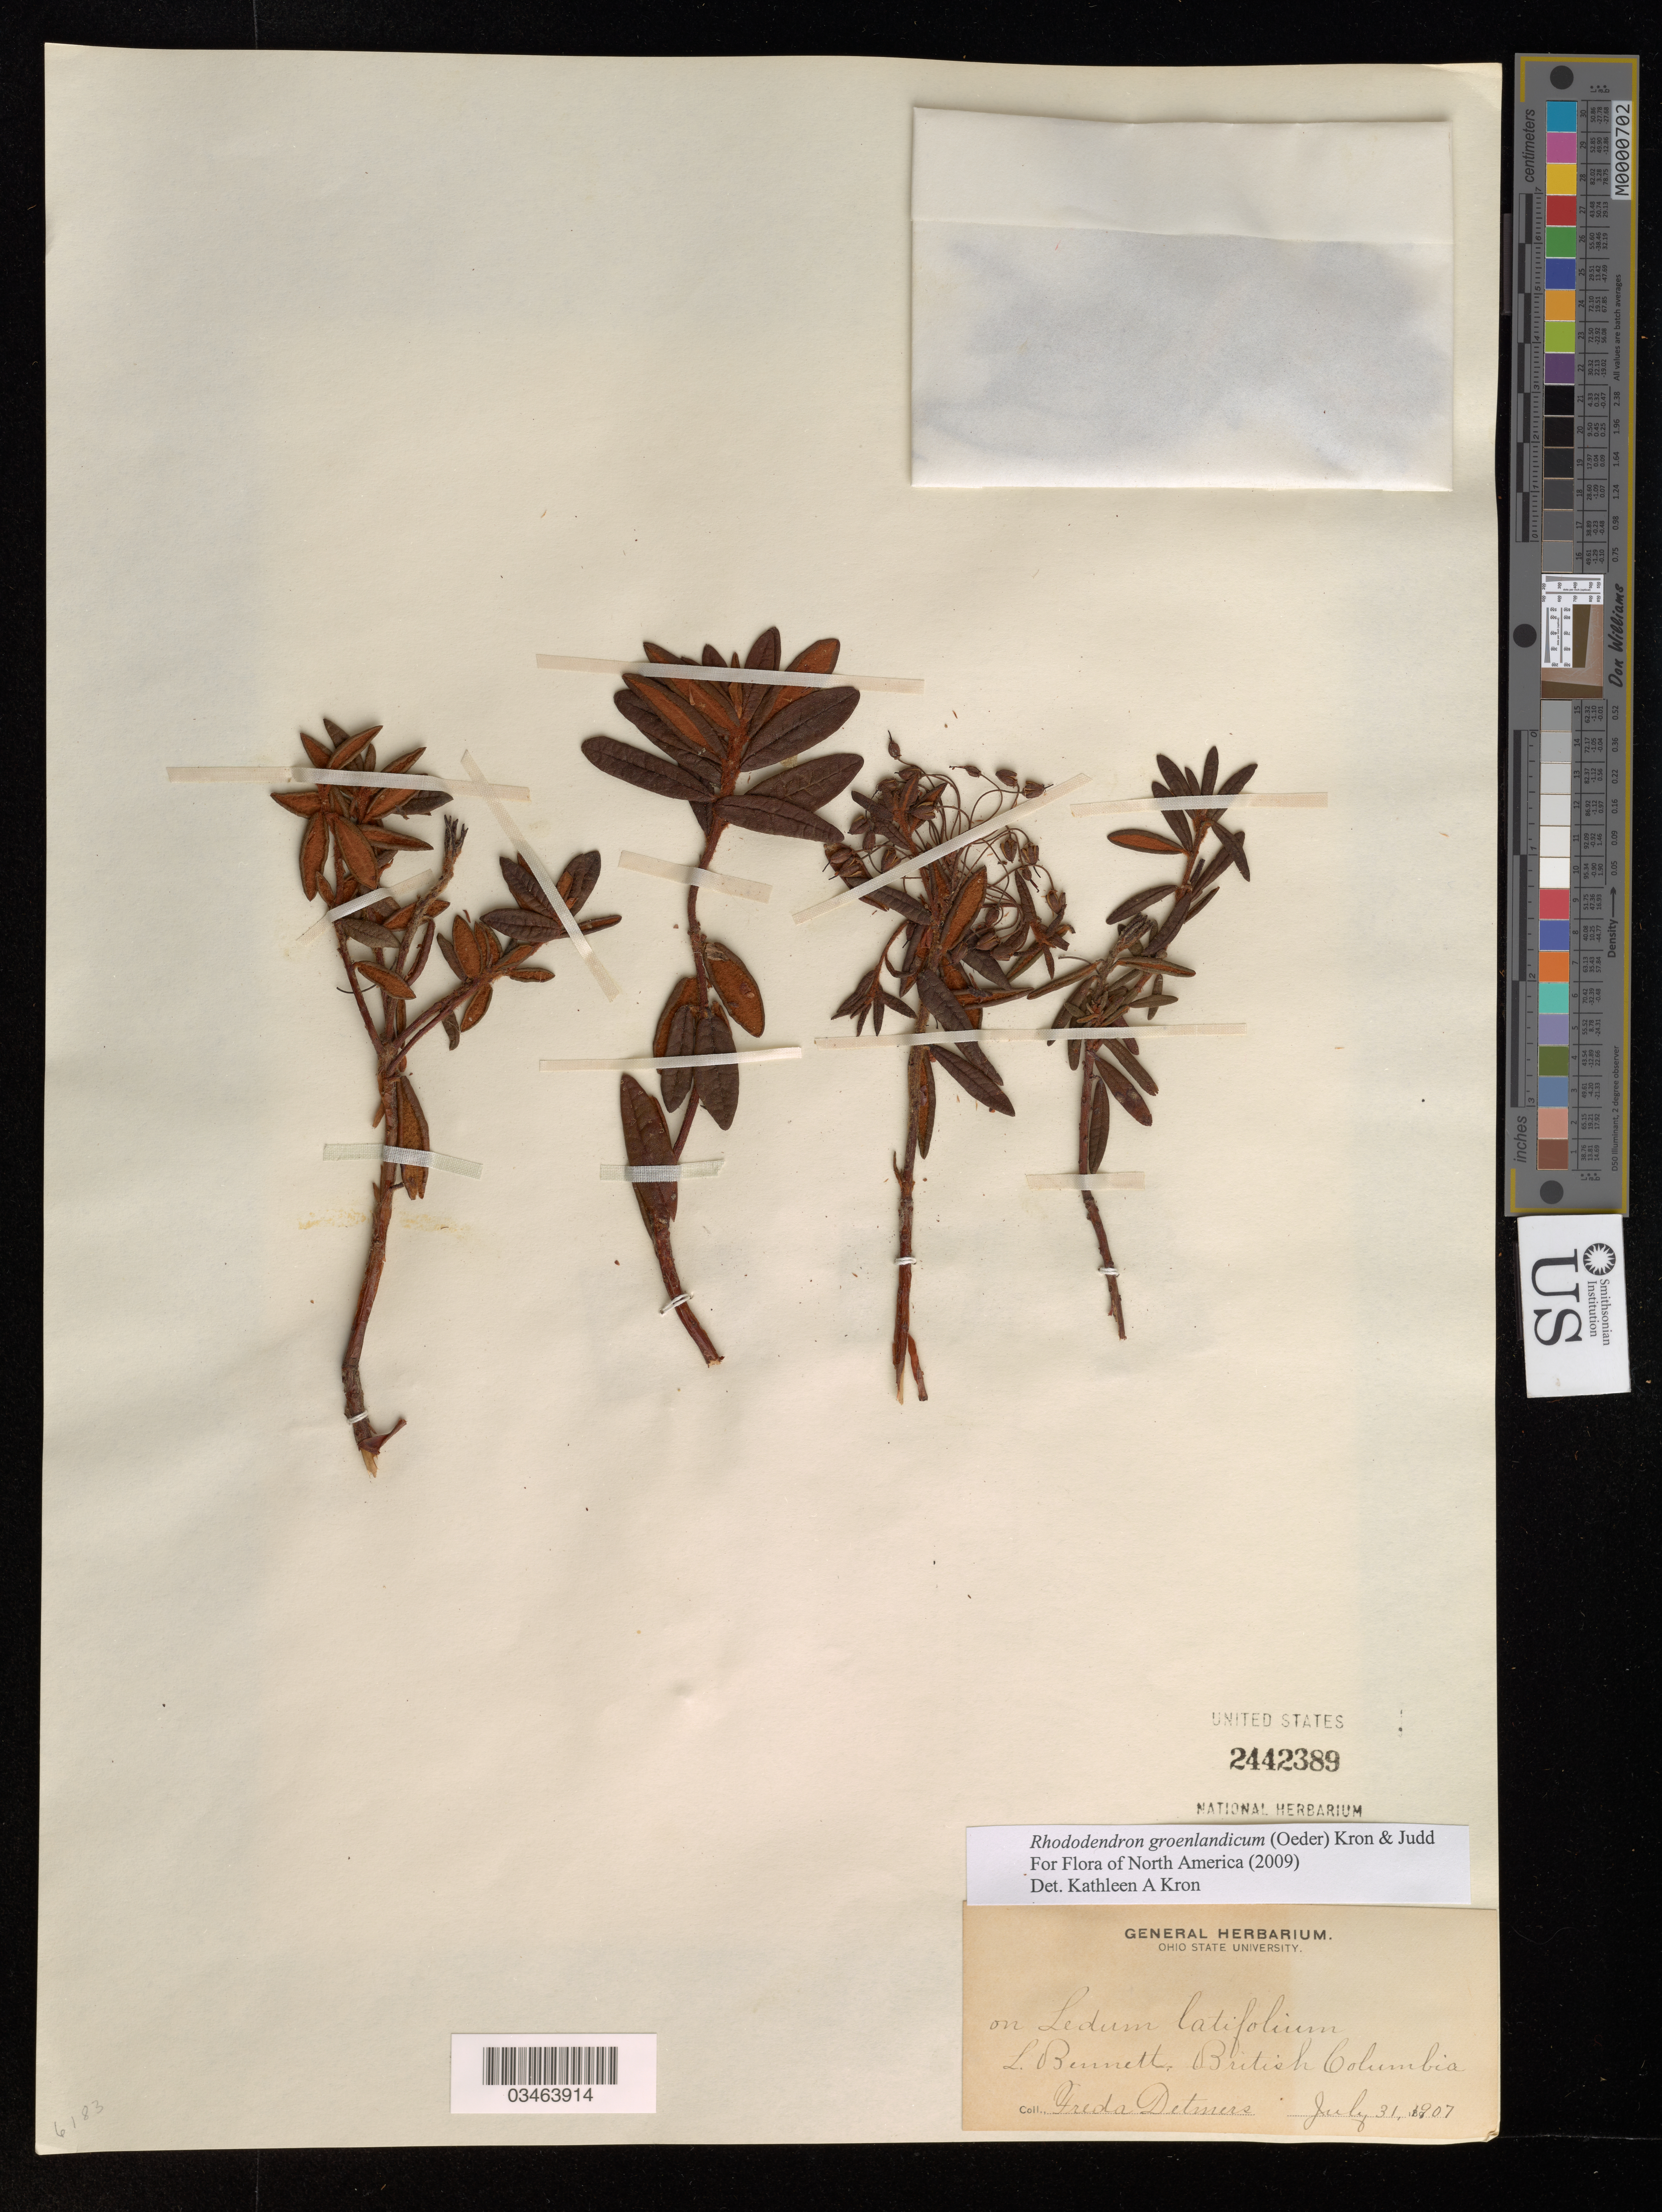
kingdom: Plantae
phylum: Tracheophyta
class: Magnoliopsida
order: Ericales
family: Ericaceae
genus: Rhododendron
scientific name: Rhododendron groenlandicum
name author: (Oeder) Kron & Judd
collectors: F. Detmers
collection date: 1907-07-31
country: Canada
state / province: British Columbia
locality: L. Bennett.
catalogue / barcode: US 2442389